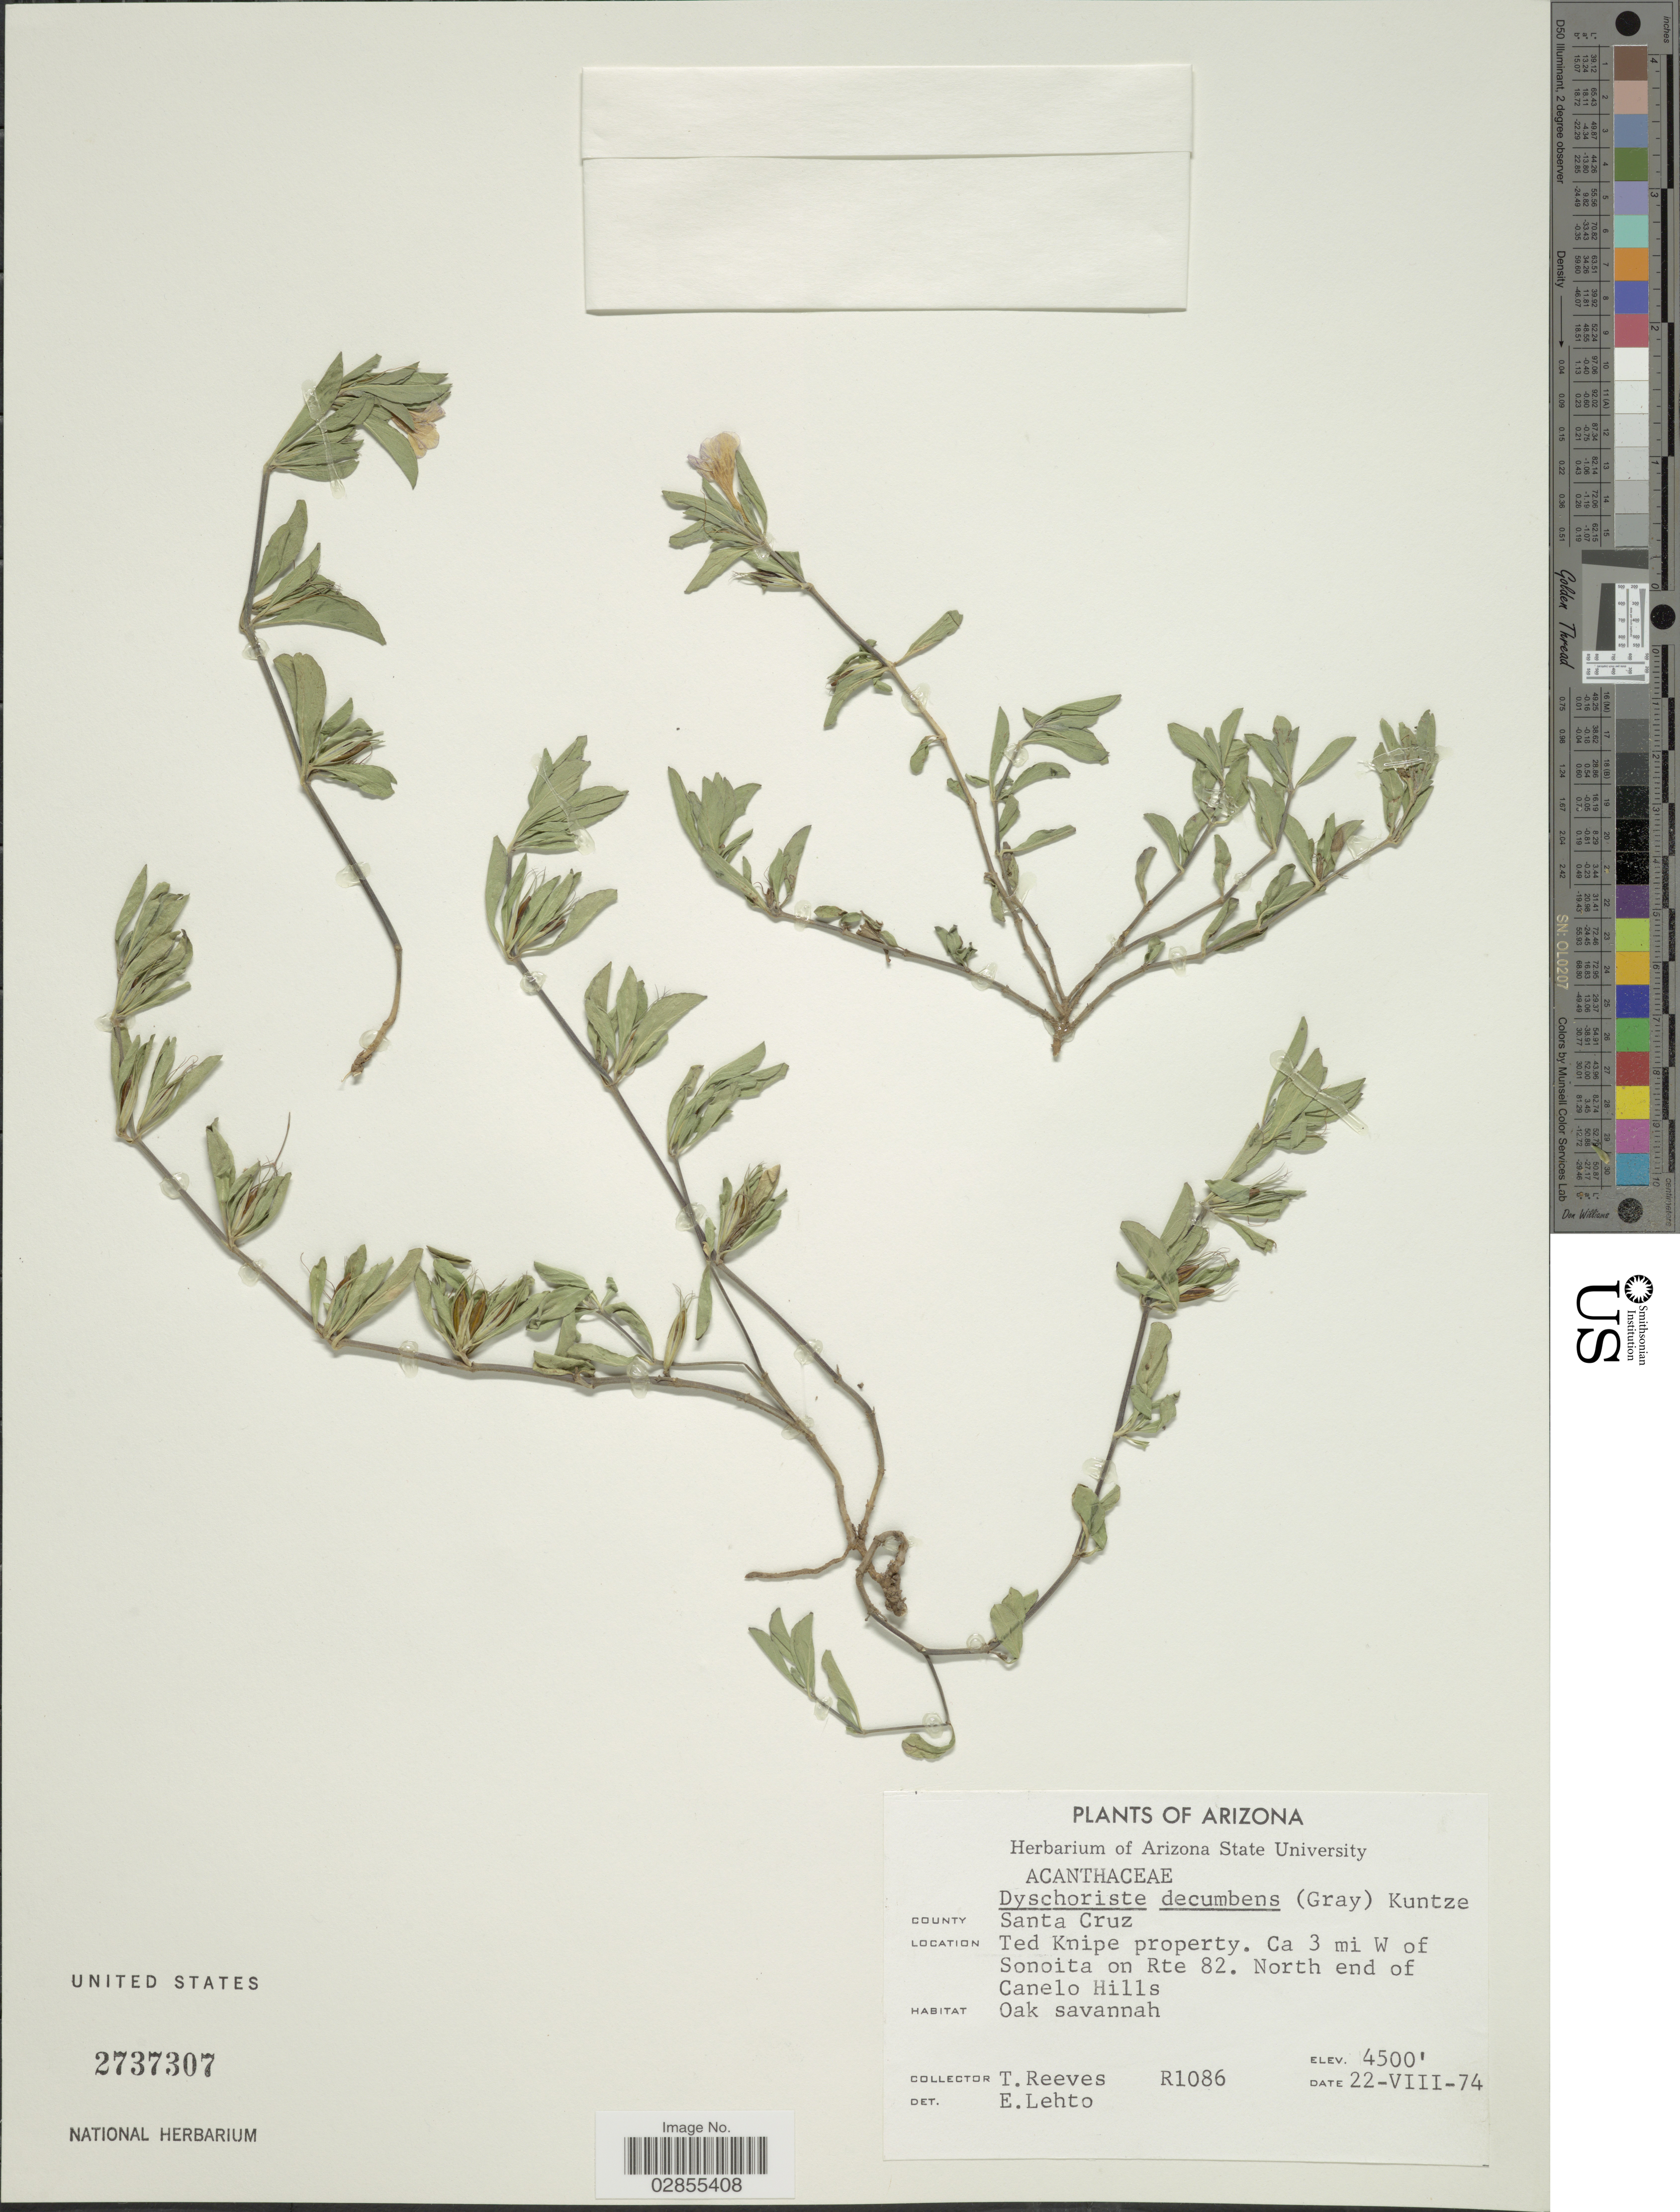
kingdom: Plantae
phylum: Tracheophyta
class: Magnoliopsida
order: Lamiales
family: Acanthaceae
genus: Dyschoriste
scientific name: Dyschoriste schiedeana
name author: (Nees) Kuntze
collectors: T. Reeves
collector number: R1086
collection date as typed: Transcribed d/m/y: 22/8/74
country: United States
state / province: Arizona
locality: County Santa Cruz, Ted Knipe property, Ca 3 mi W of Sonoita on Rte 82. North end of Canelo Hills.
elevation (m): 1372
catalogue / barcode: US 2737307